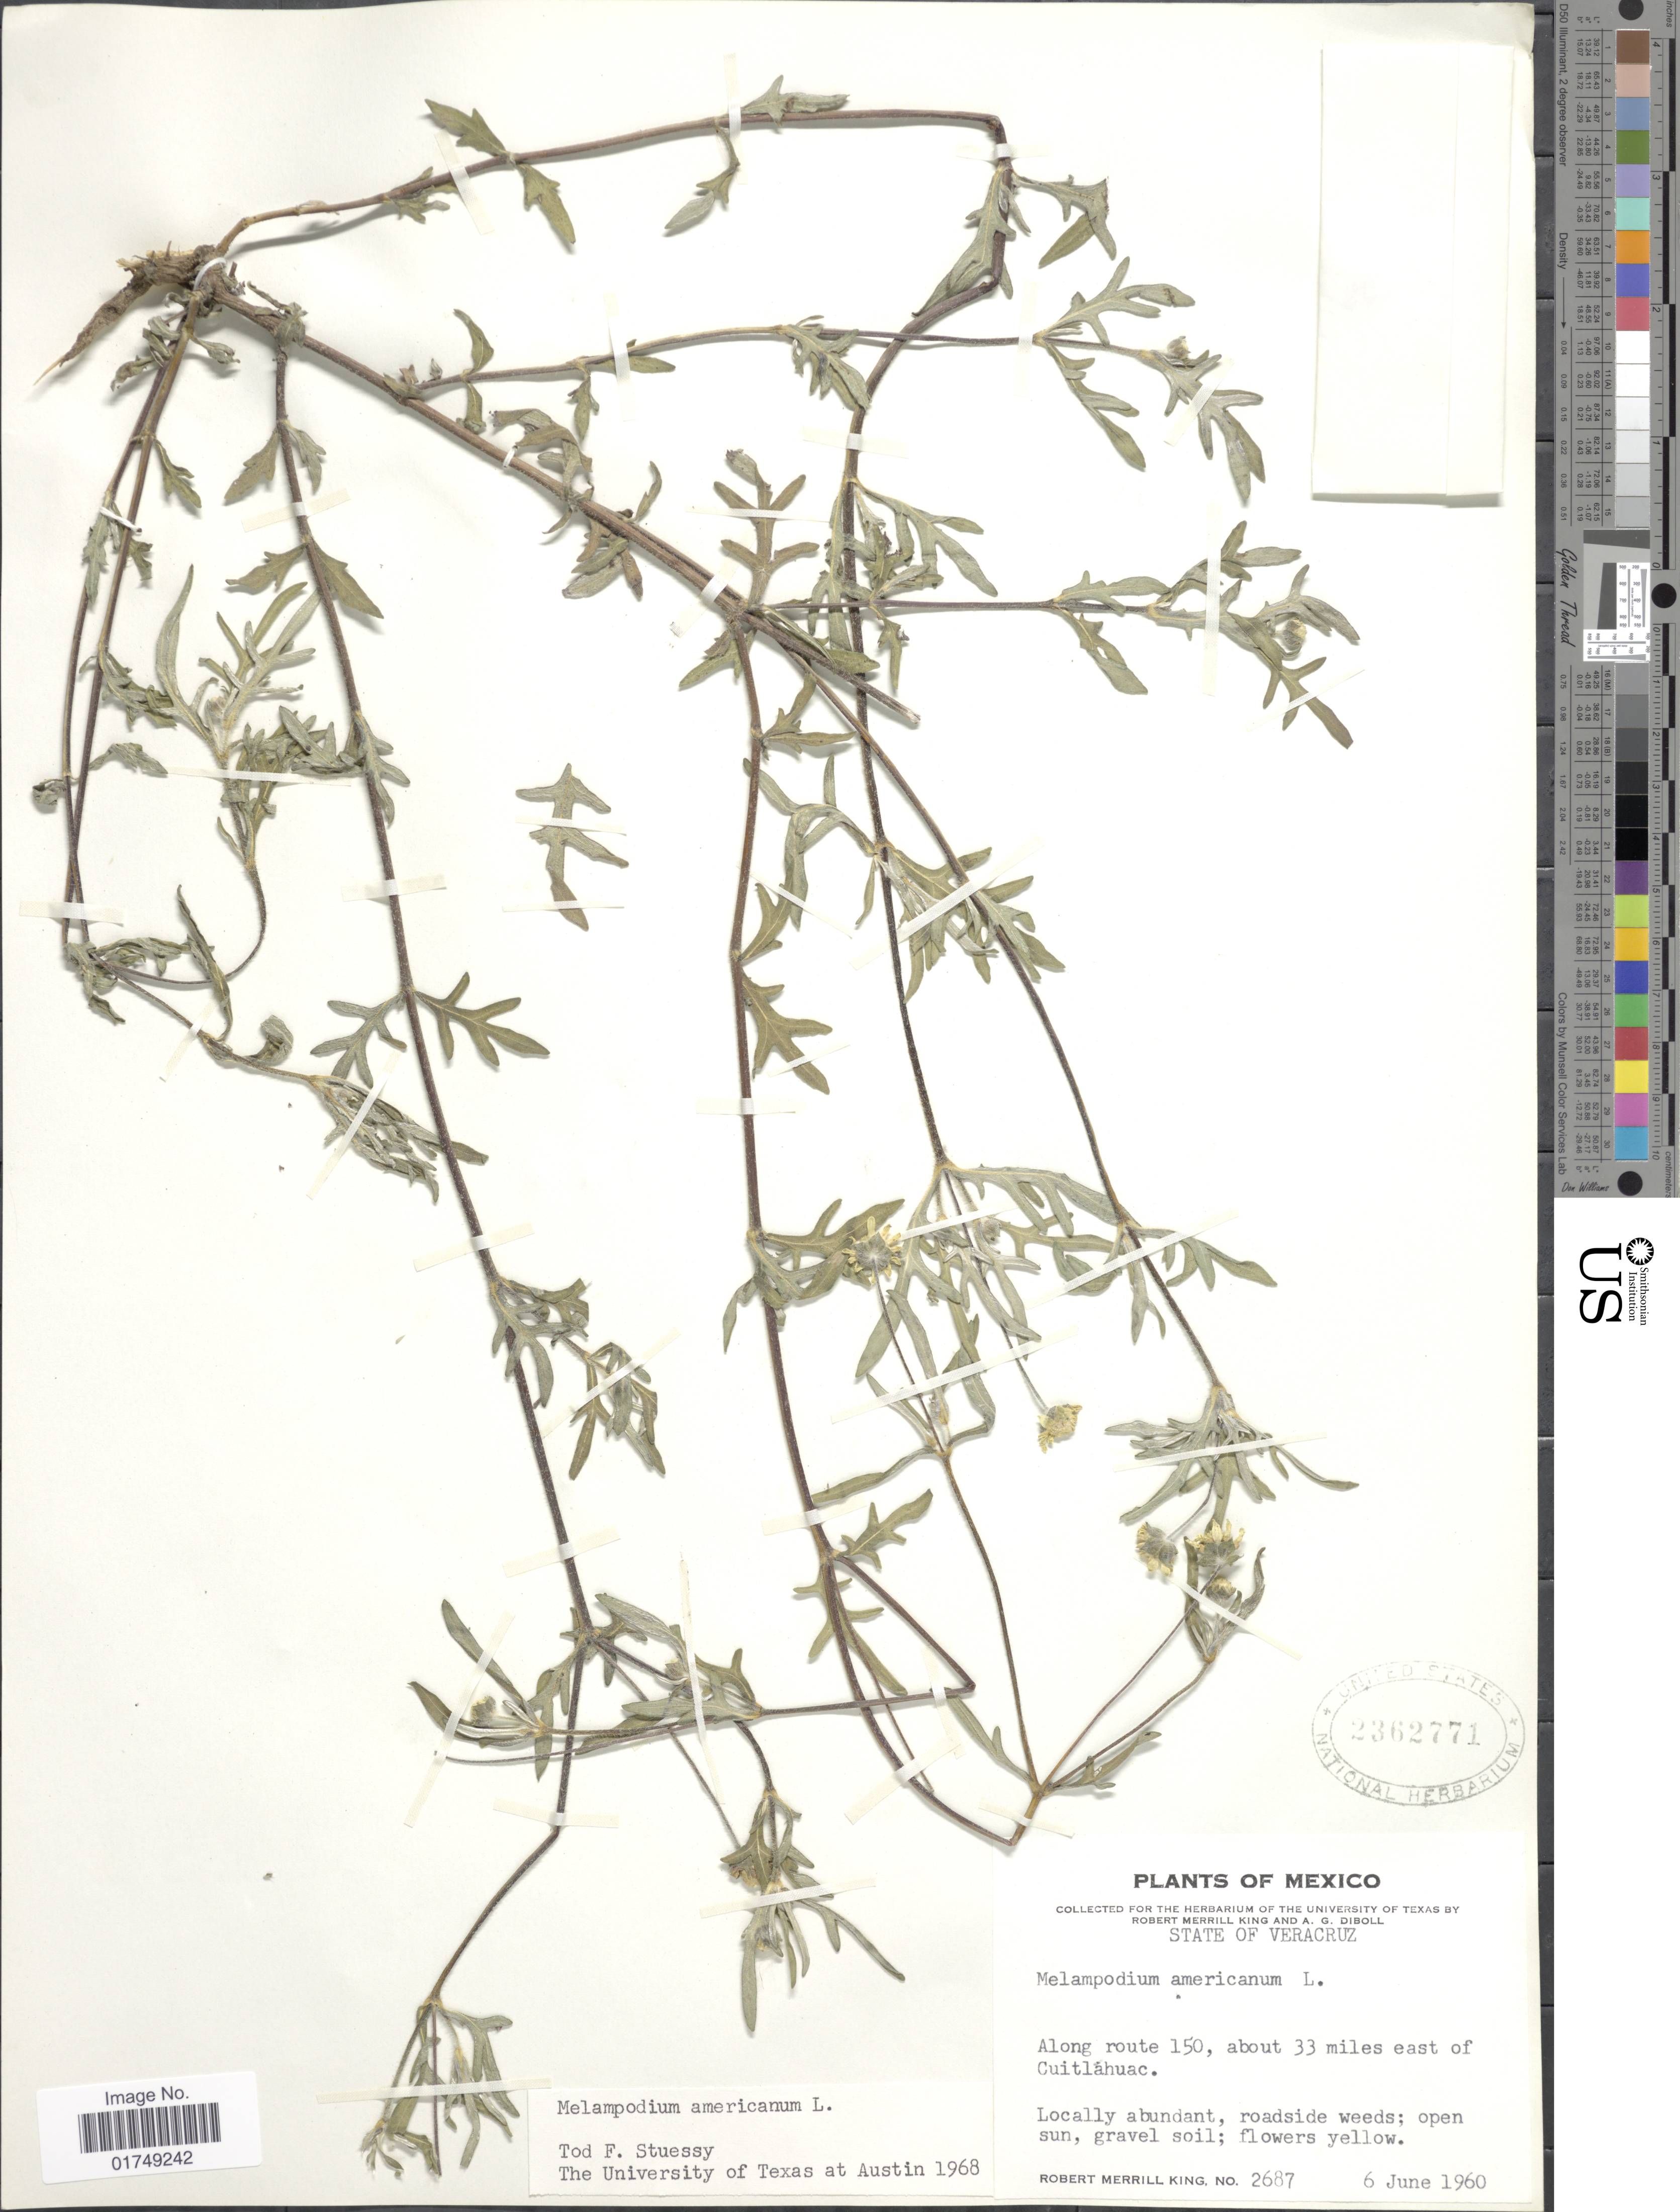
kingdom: Plantae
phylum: Tracheophyta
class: Magnoliopsida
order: Asterales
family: Asteraceae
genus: Melampodium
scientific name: Melampodium americanum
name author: L.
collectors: R. M. King & A. Diboll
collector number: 2687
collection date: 1960-06-06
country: Mexico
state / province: Veracruz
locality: State of Veracruz, along route 150, about 33 miles east of Cuitlahuac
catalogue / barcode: US 2362771